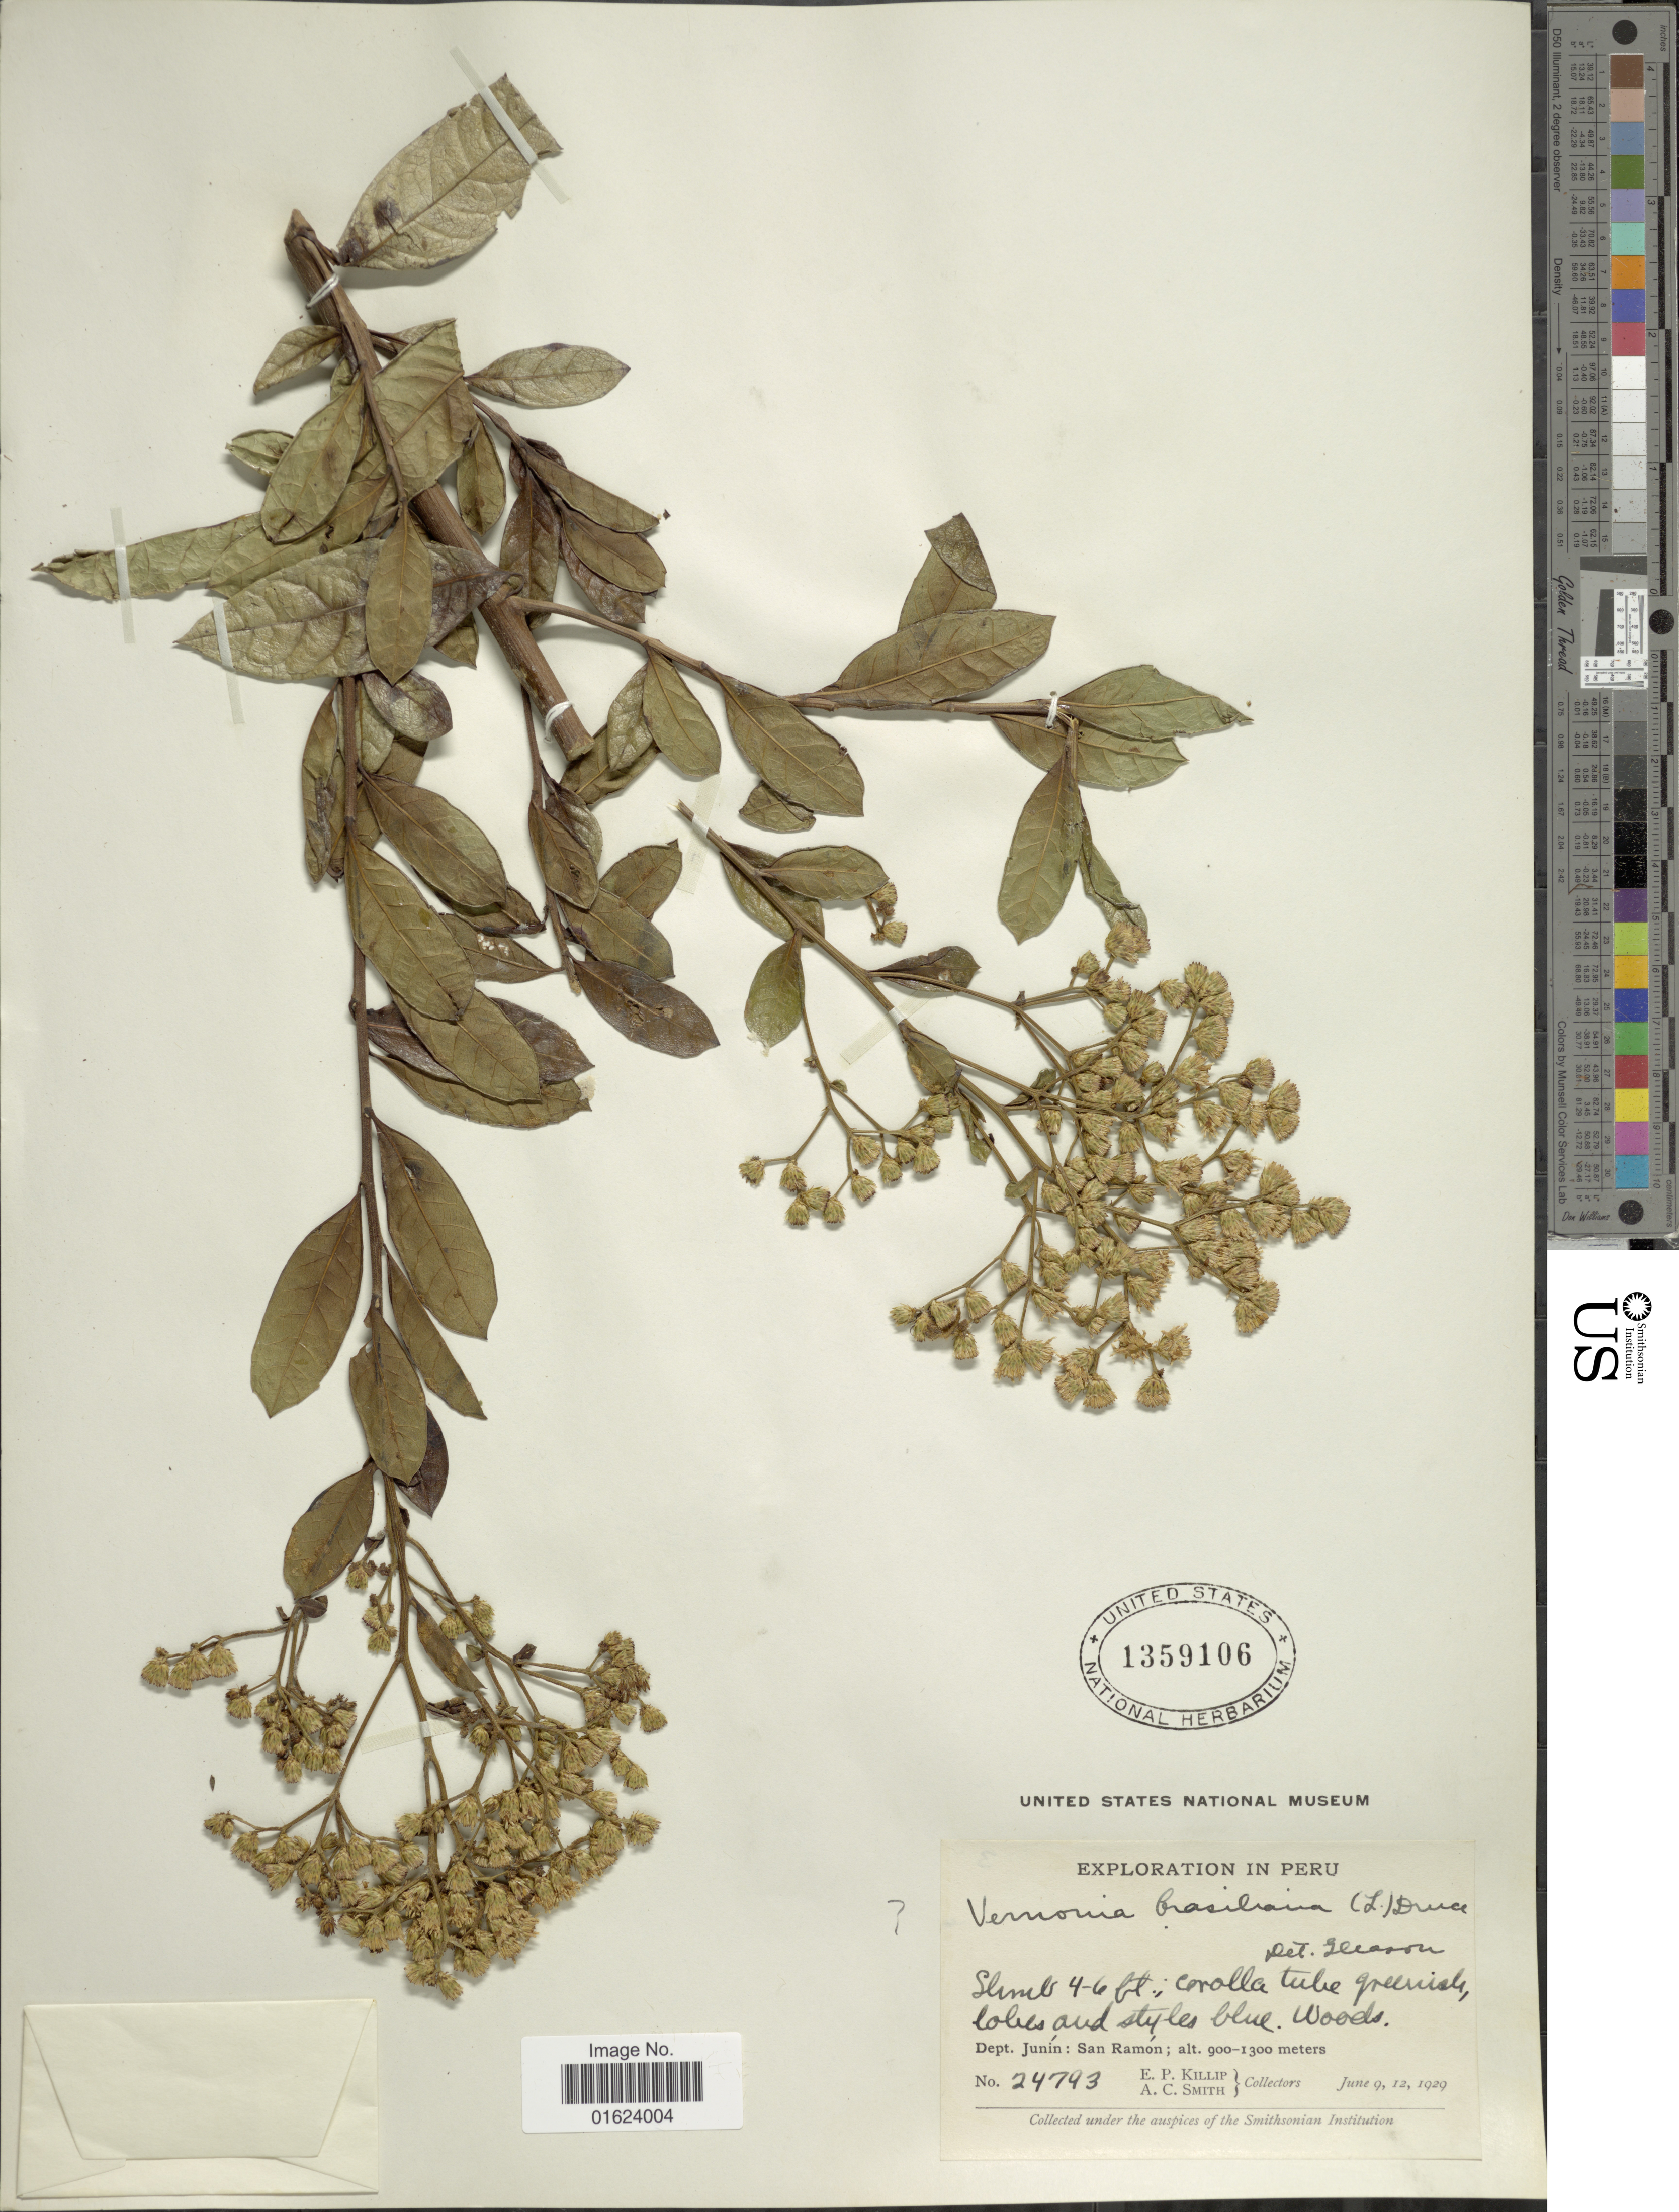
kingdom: Plantae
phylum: Tracheophyta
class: Magnoliopsida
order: Asterales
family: Asteraceae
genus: Vernonia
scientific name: Vernonia brasiliana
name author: (L.) Druce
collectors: E. P. Killip & A. C. Smith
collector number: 24793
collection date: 1929-06-09/1929-06-12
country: Peru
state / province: Junín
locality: Peru. Dept. Junin: San Ramon.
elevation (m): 900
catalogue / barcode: US 1359106